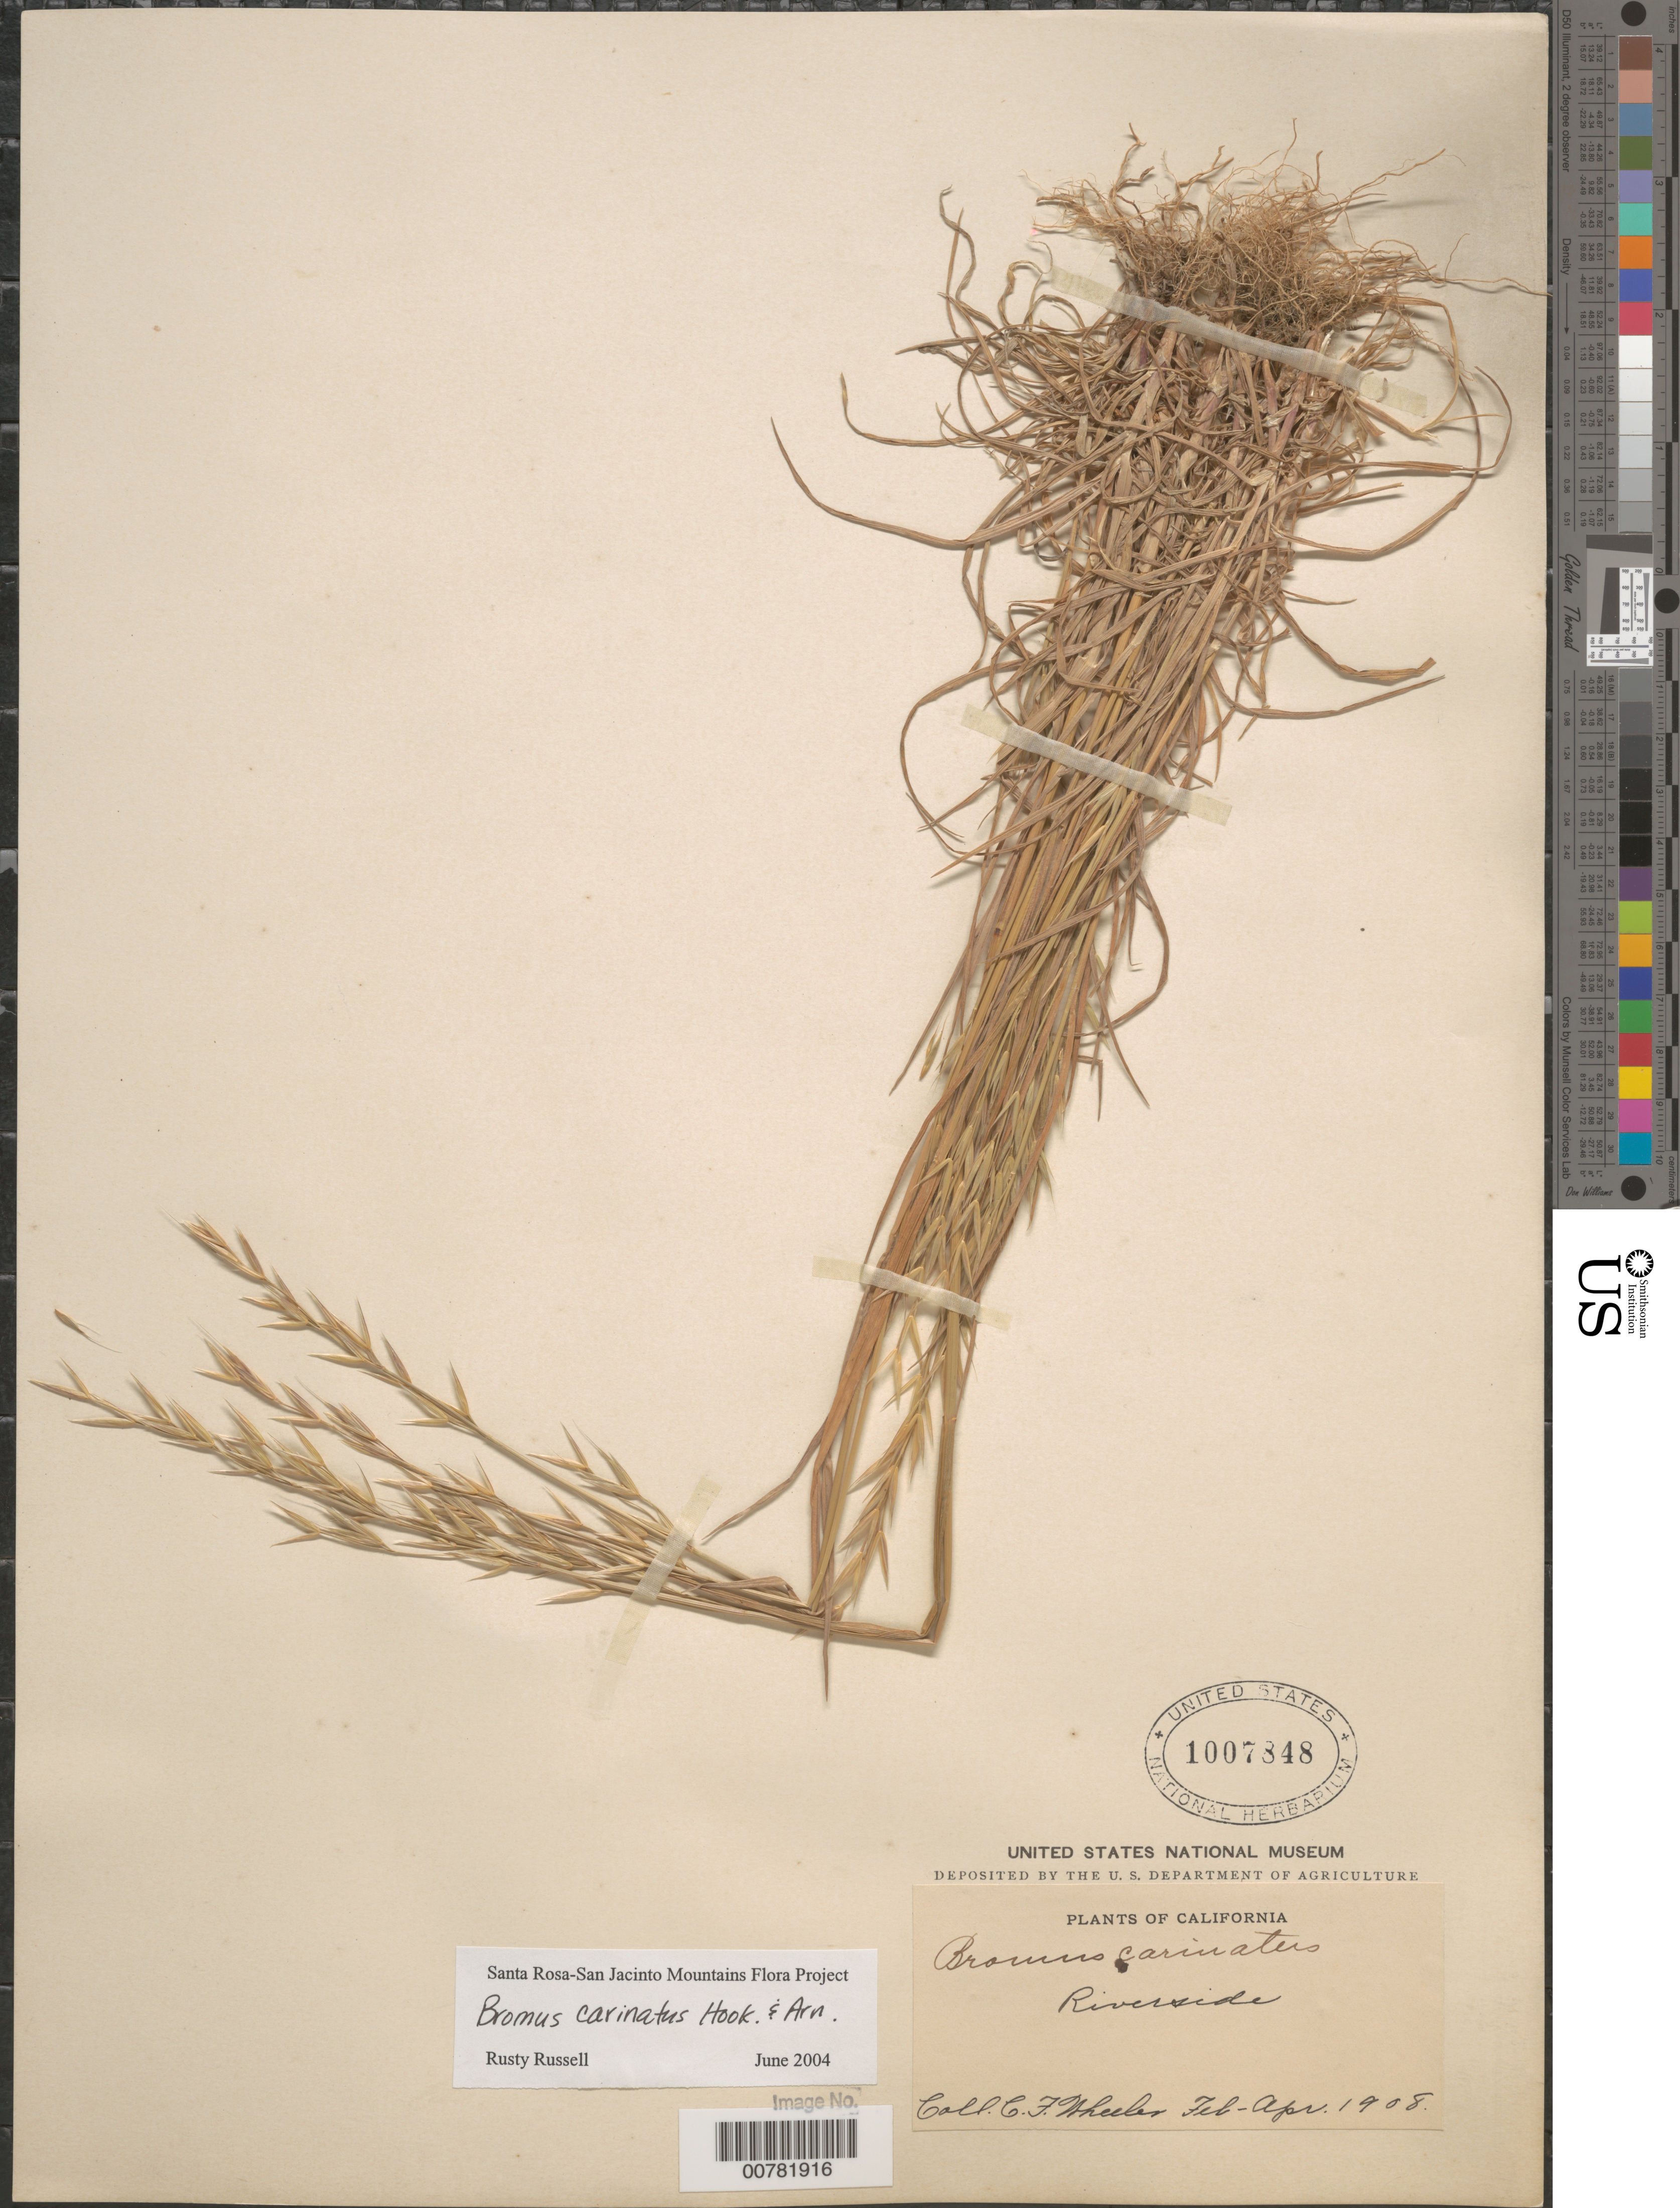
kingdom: Plantae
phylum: Tracheophyta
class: Liliopsida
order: Poales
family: Poaceae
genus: Bromus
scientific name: Bromus carinatus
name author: Hook. & Arn.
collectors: C. Wheeler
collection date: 1908-02/1908-04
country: United States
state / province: California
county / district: Riverside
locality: Riverside.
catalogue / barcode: US 1007848